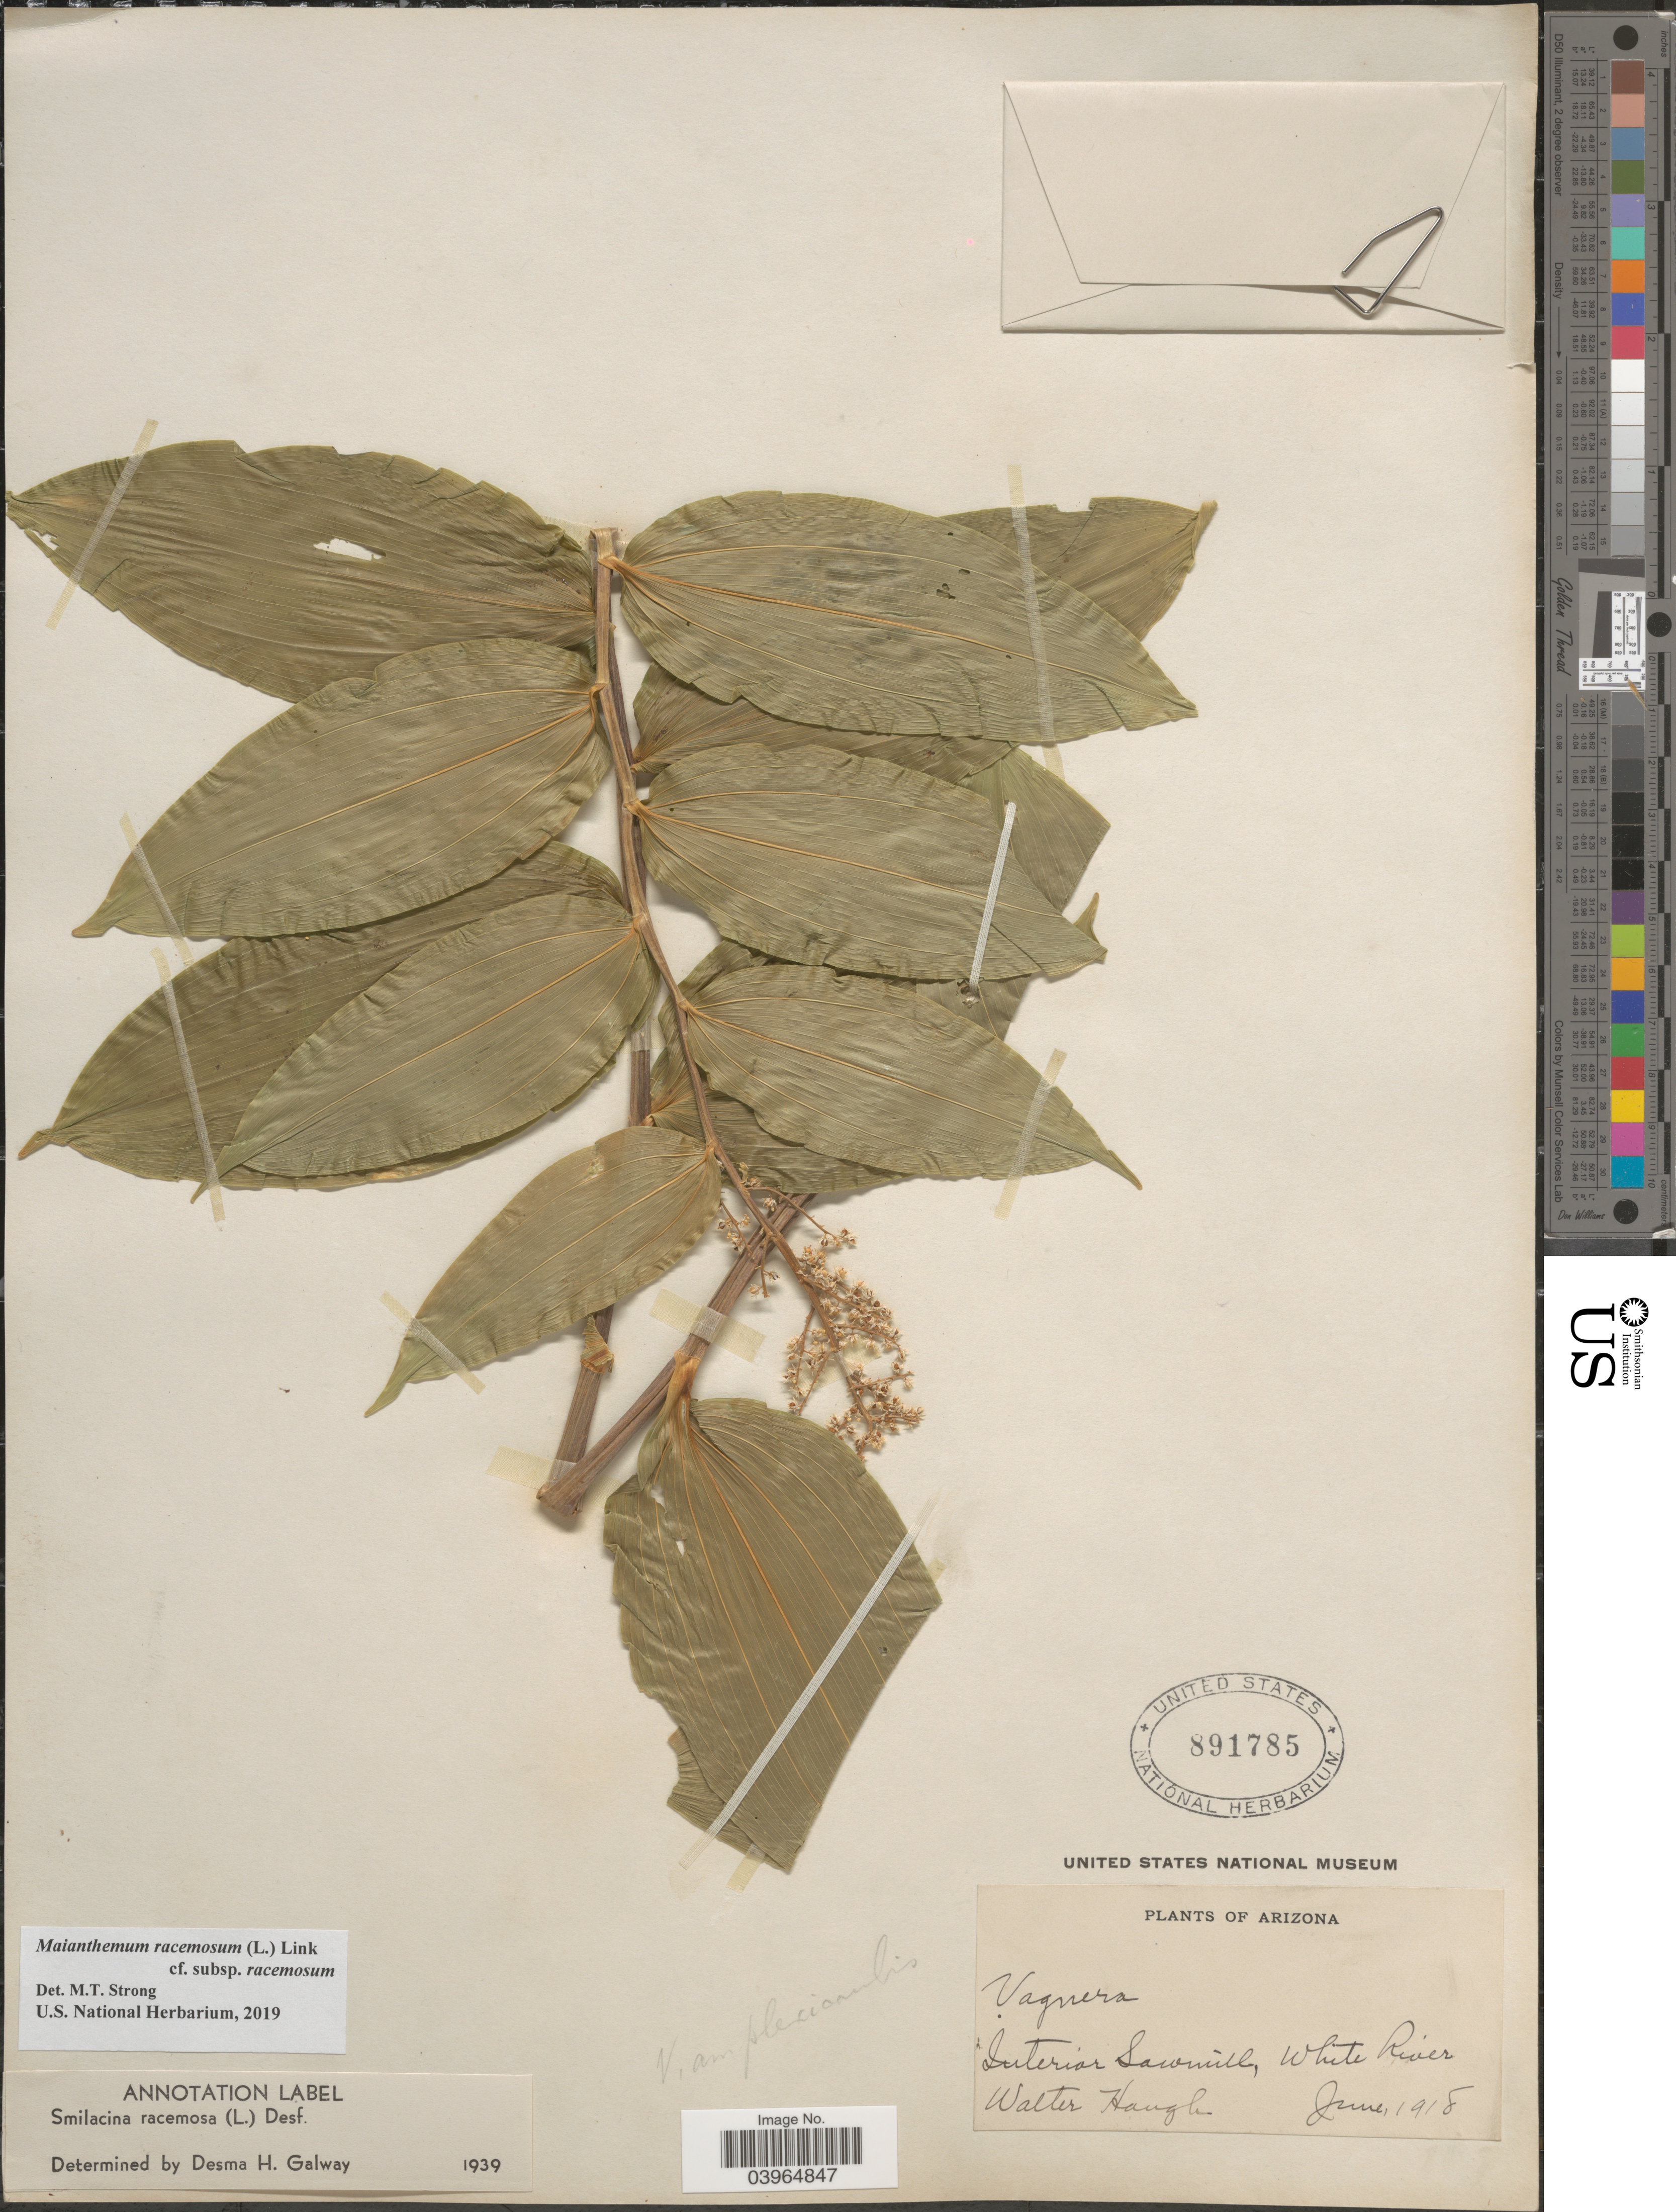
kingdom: Plantae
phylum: Tracheophyta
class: Liliopsida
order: Asparagales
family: Asparagaceae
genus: Maianthemum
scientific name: Maianthemum racemosum subsp. racemosum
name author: (L.) Link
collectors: W. Haugh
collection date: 1918-06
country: United States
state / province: Arizona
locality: Interior Sawmill, White River.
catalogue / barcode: US 891785